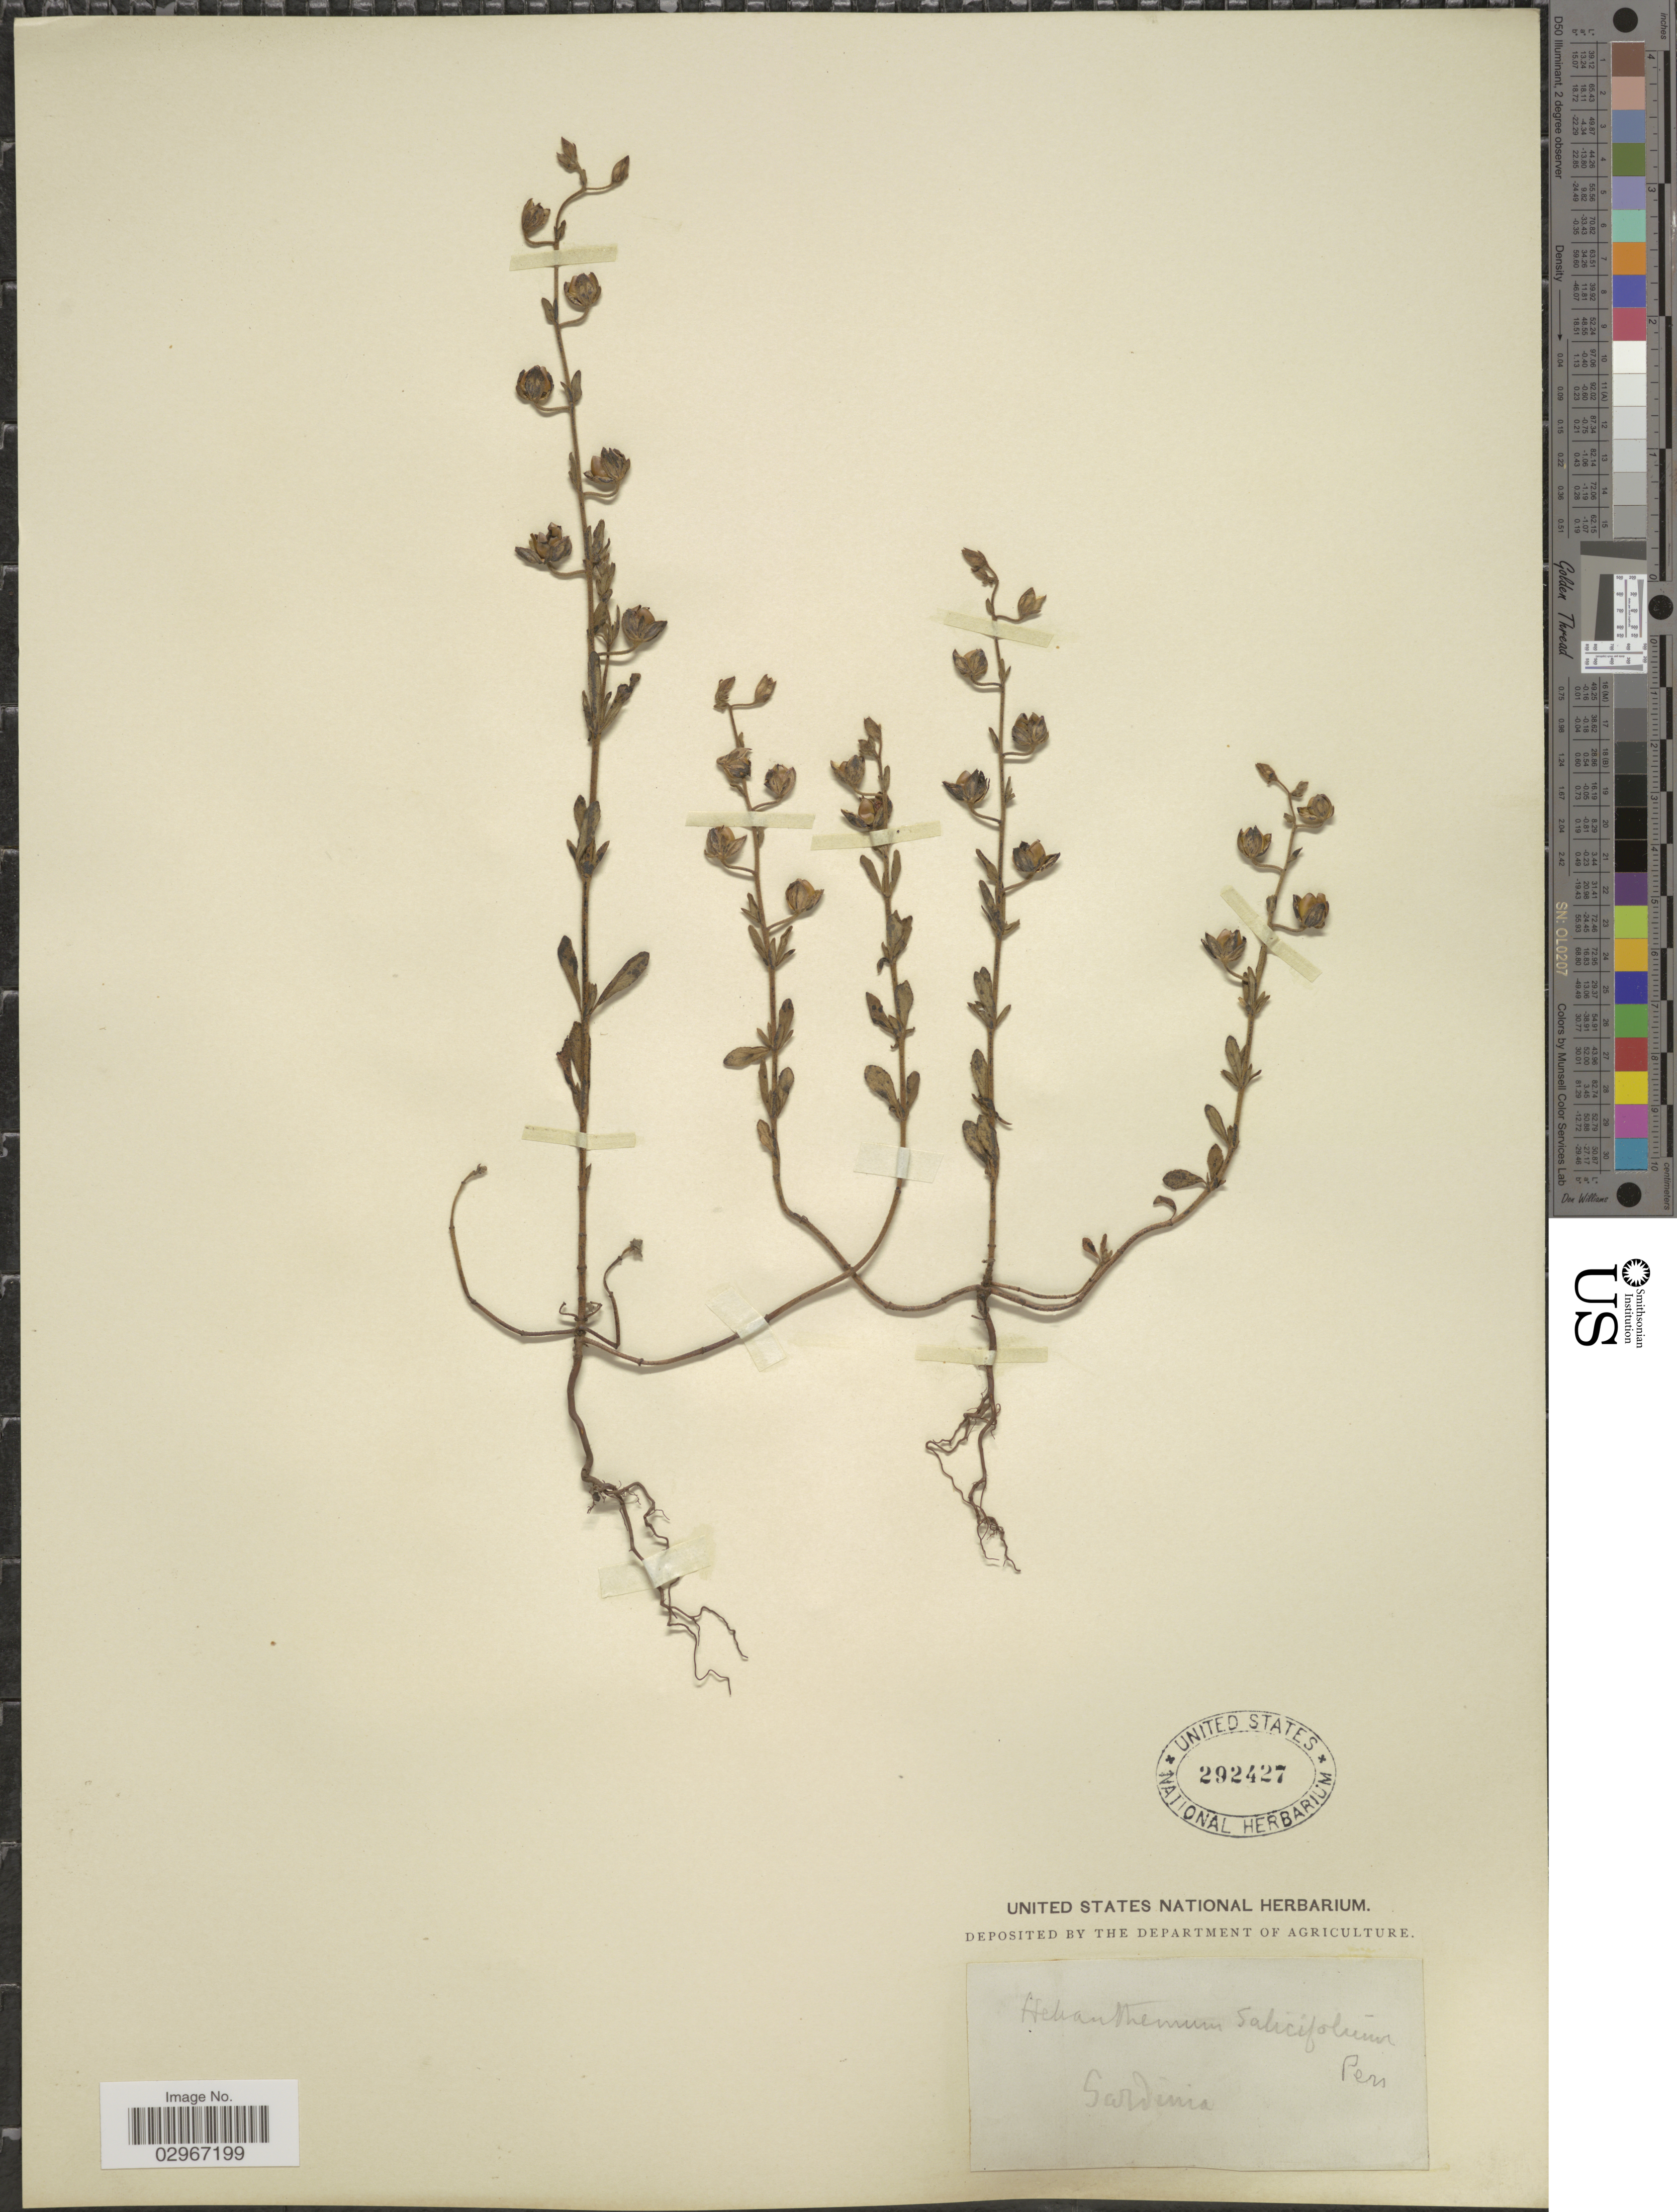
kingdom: Plantae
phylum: Tracheophyta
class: Magnoliopsida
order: Malvales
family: Cistaceae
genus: Helianthemum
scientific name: Helianthemum salicifolium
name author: (L.) Mill.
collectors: U.S. National Herbarium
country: Italy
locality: Sardinia.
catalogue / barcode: US 292427